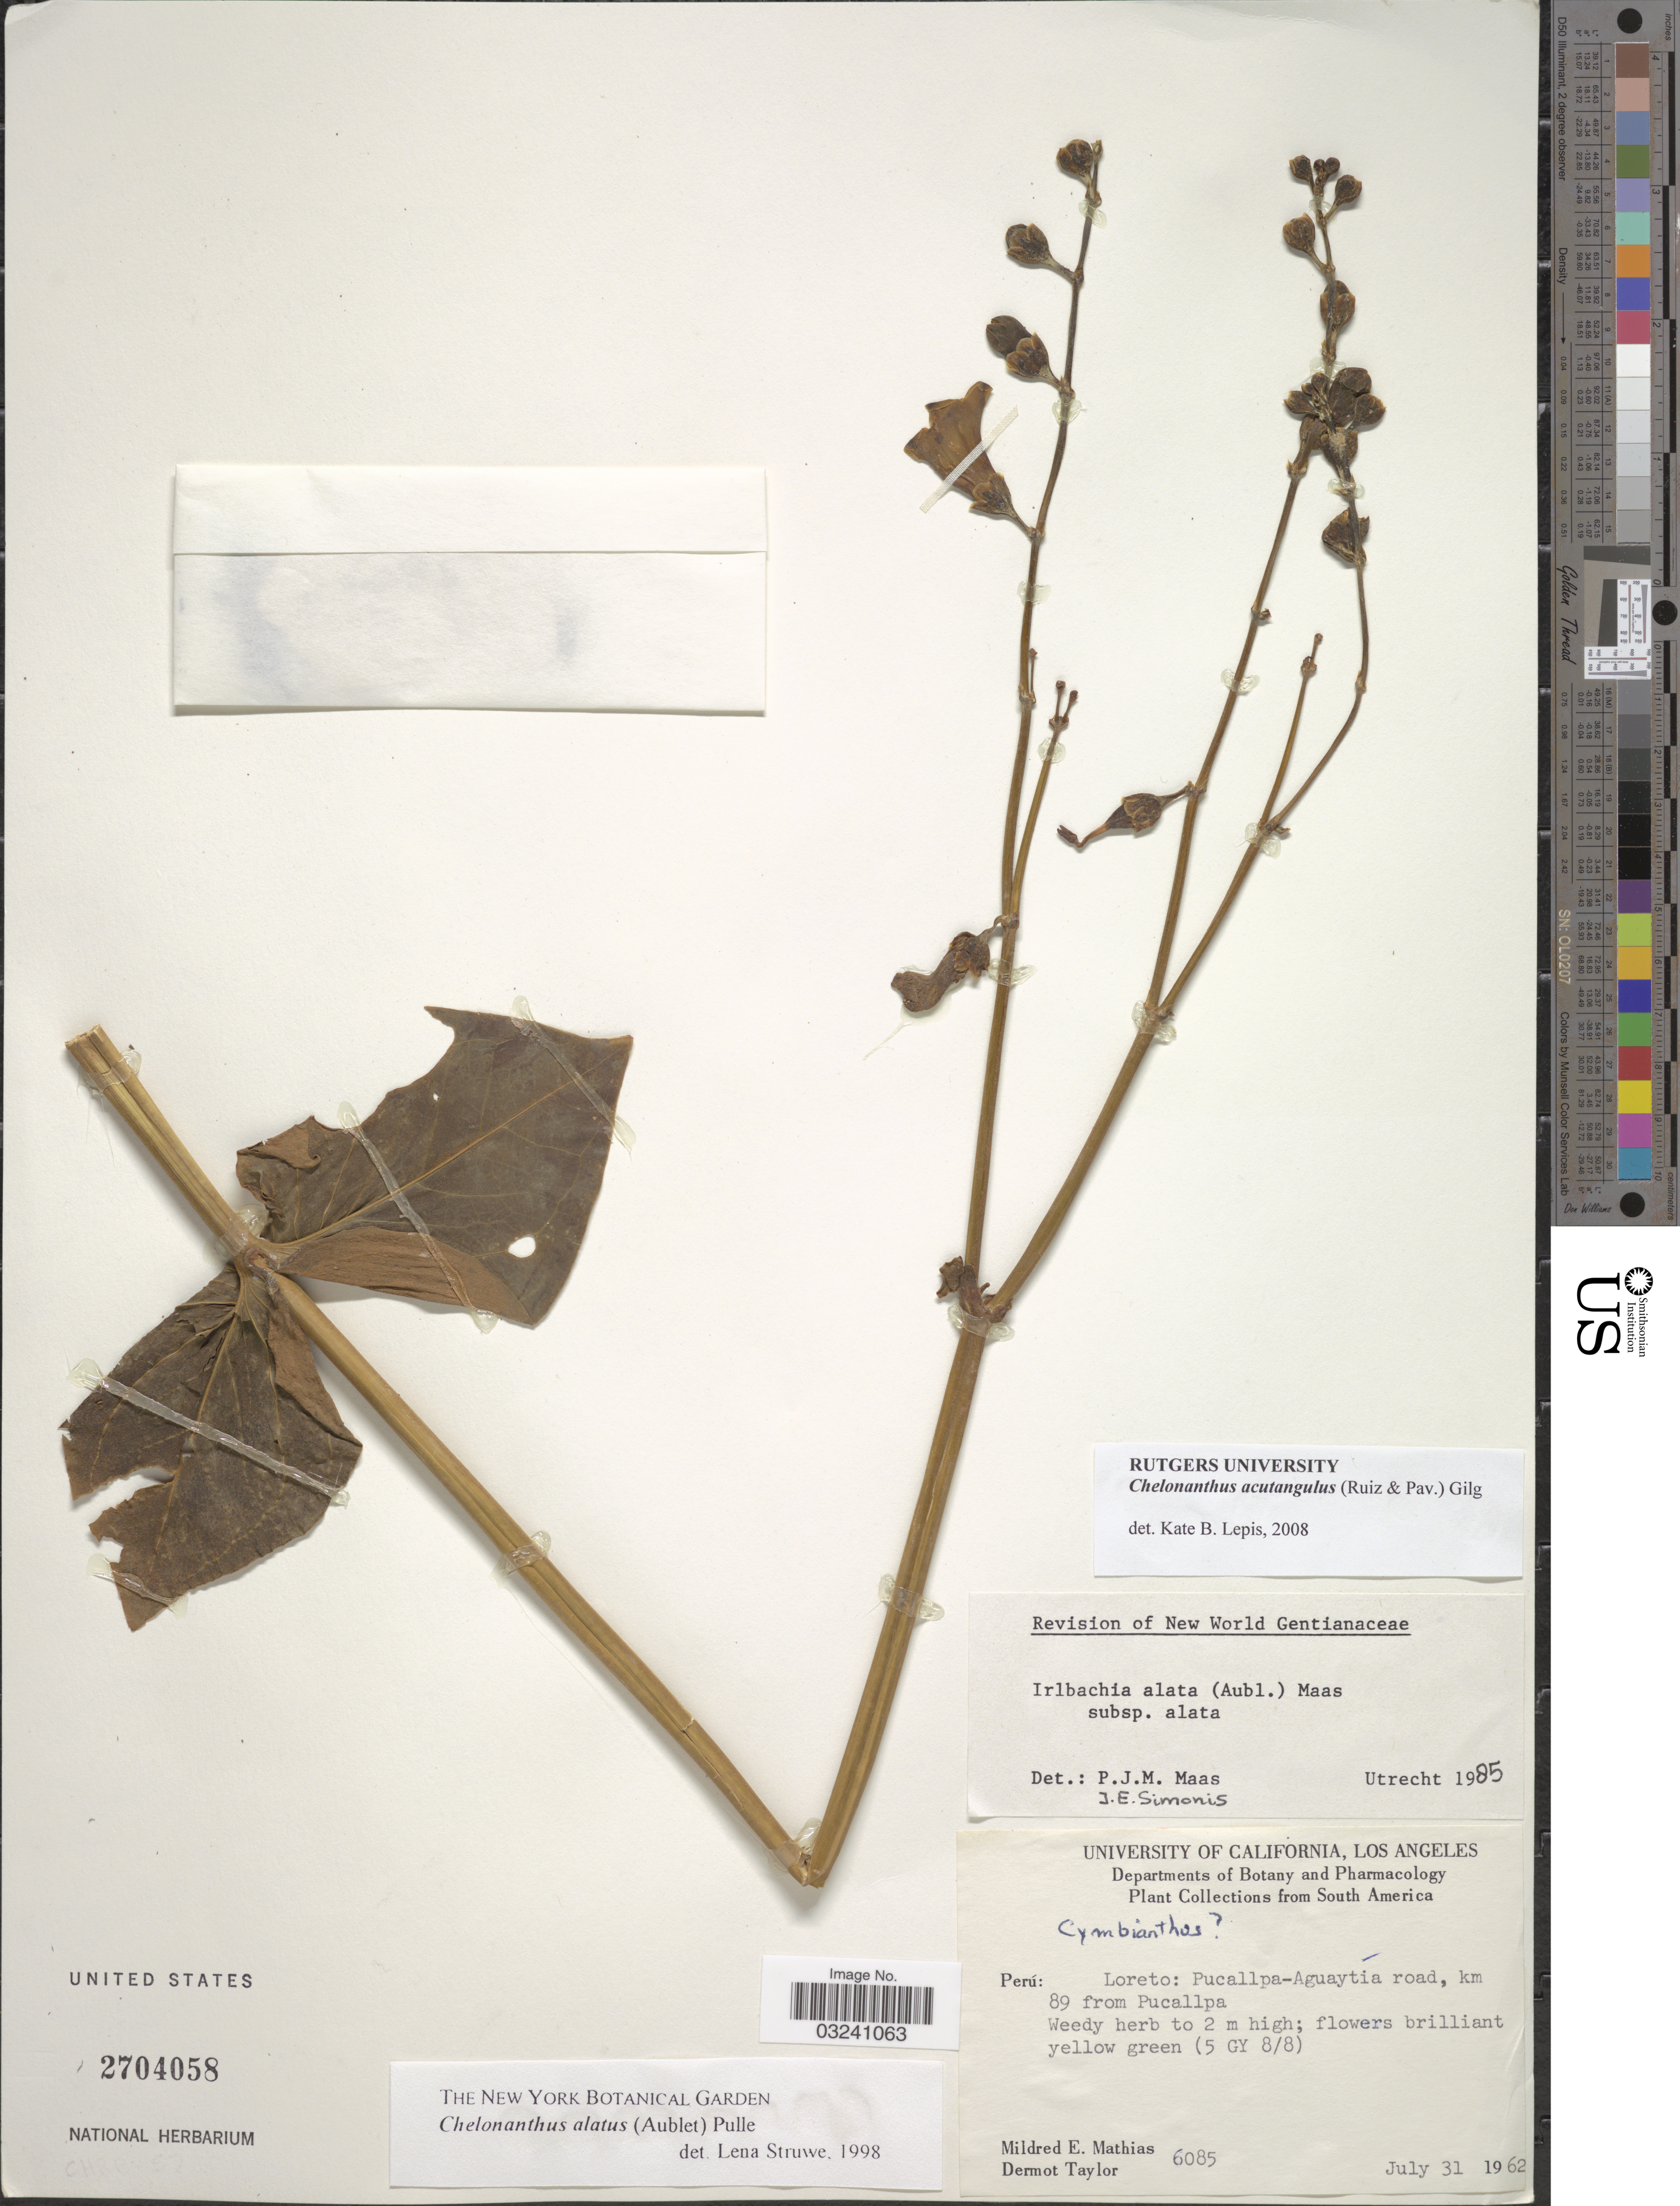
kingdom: Plantae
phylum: Tracheophyta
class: Magnoliopsida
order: Gentianales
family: Gentianaceae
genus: Chelonanthus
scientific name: Chelonanthus acutangulus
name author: (Ruiz & Pav.) Gilg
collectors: M. E. Mathias & D. Taylor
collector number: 6085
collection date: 1962-07-31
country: Peru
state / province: Loreto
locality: Pucallpa-Aguaytia road, km 89 from Pucallpa.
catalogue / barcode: US 2704058